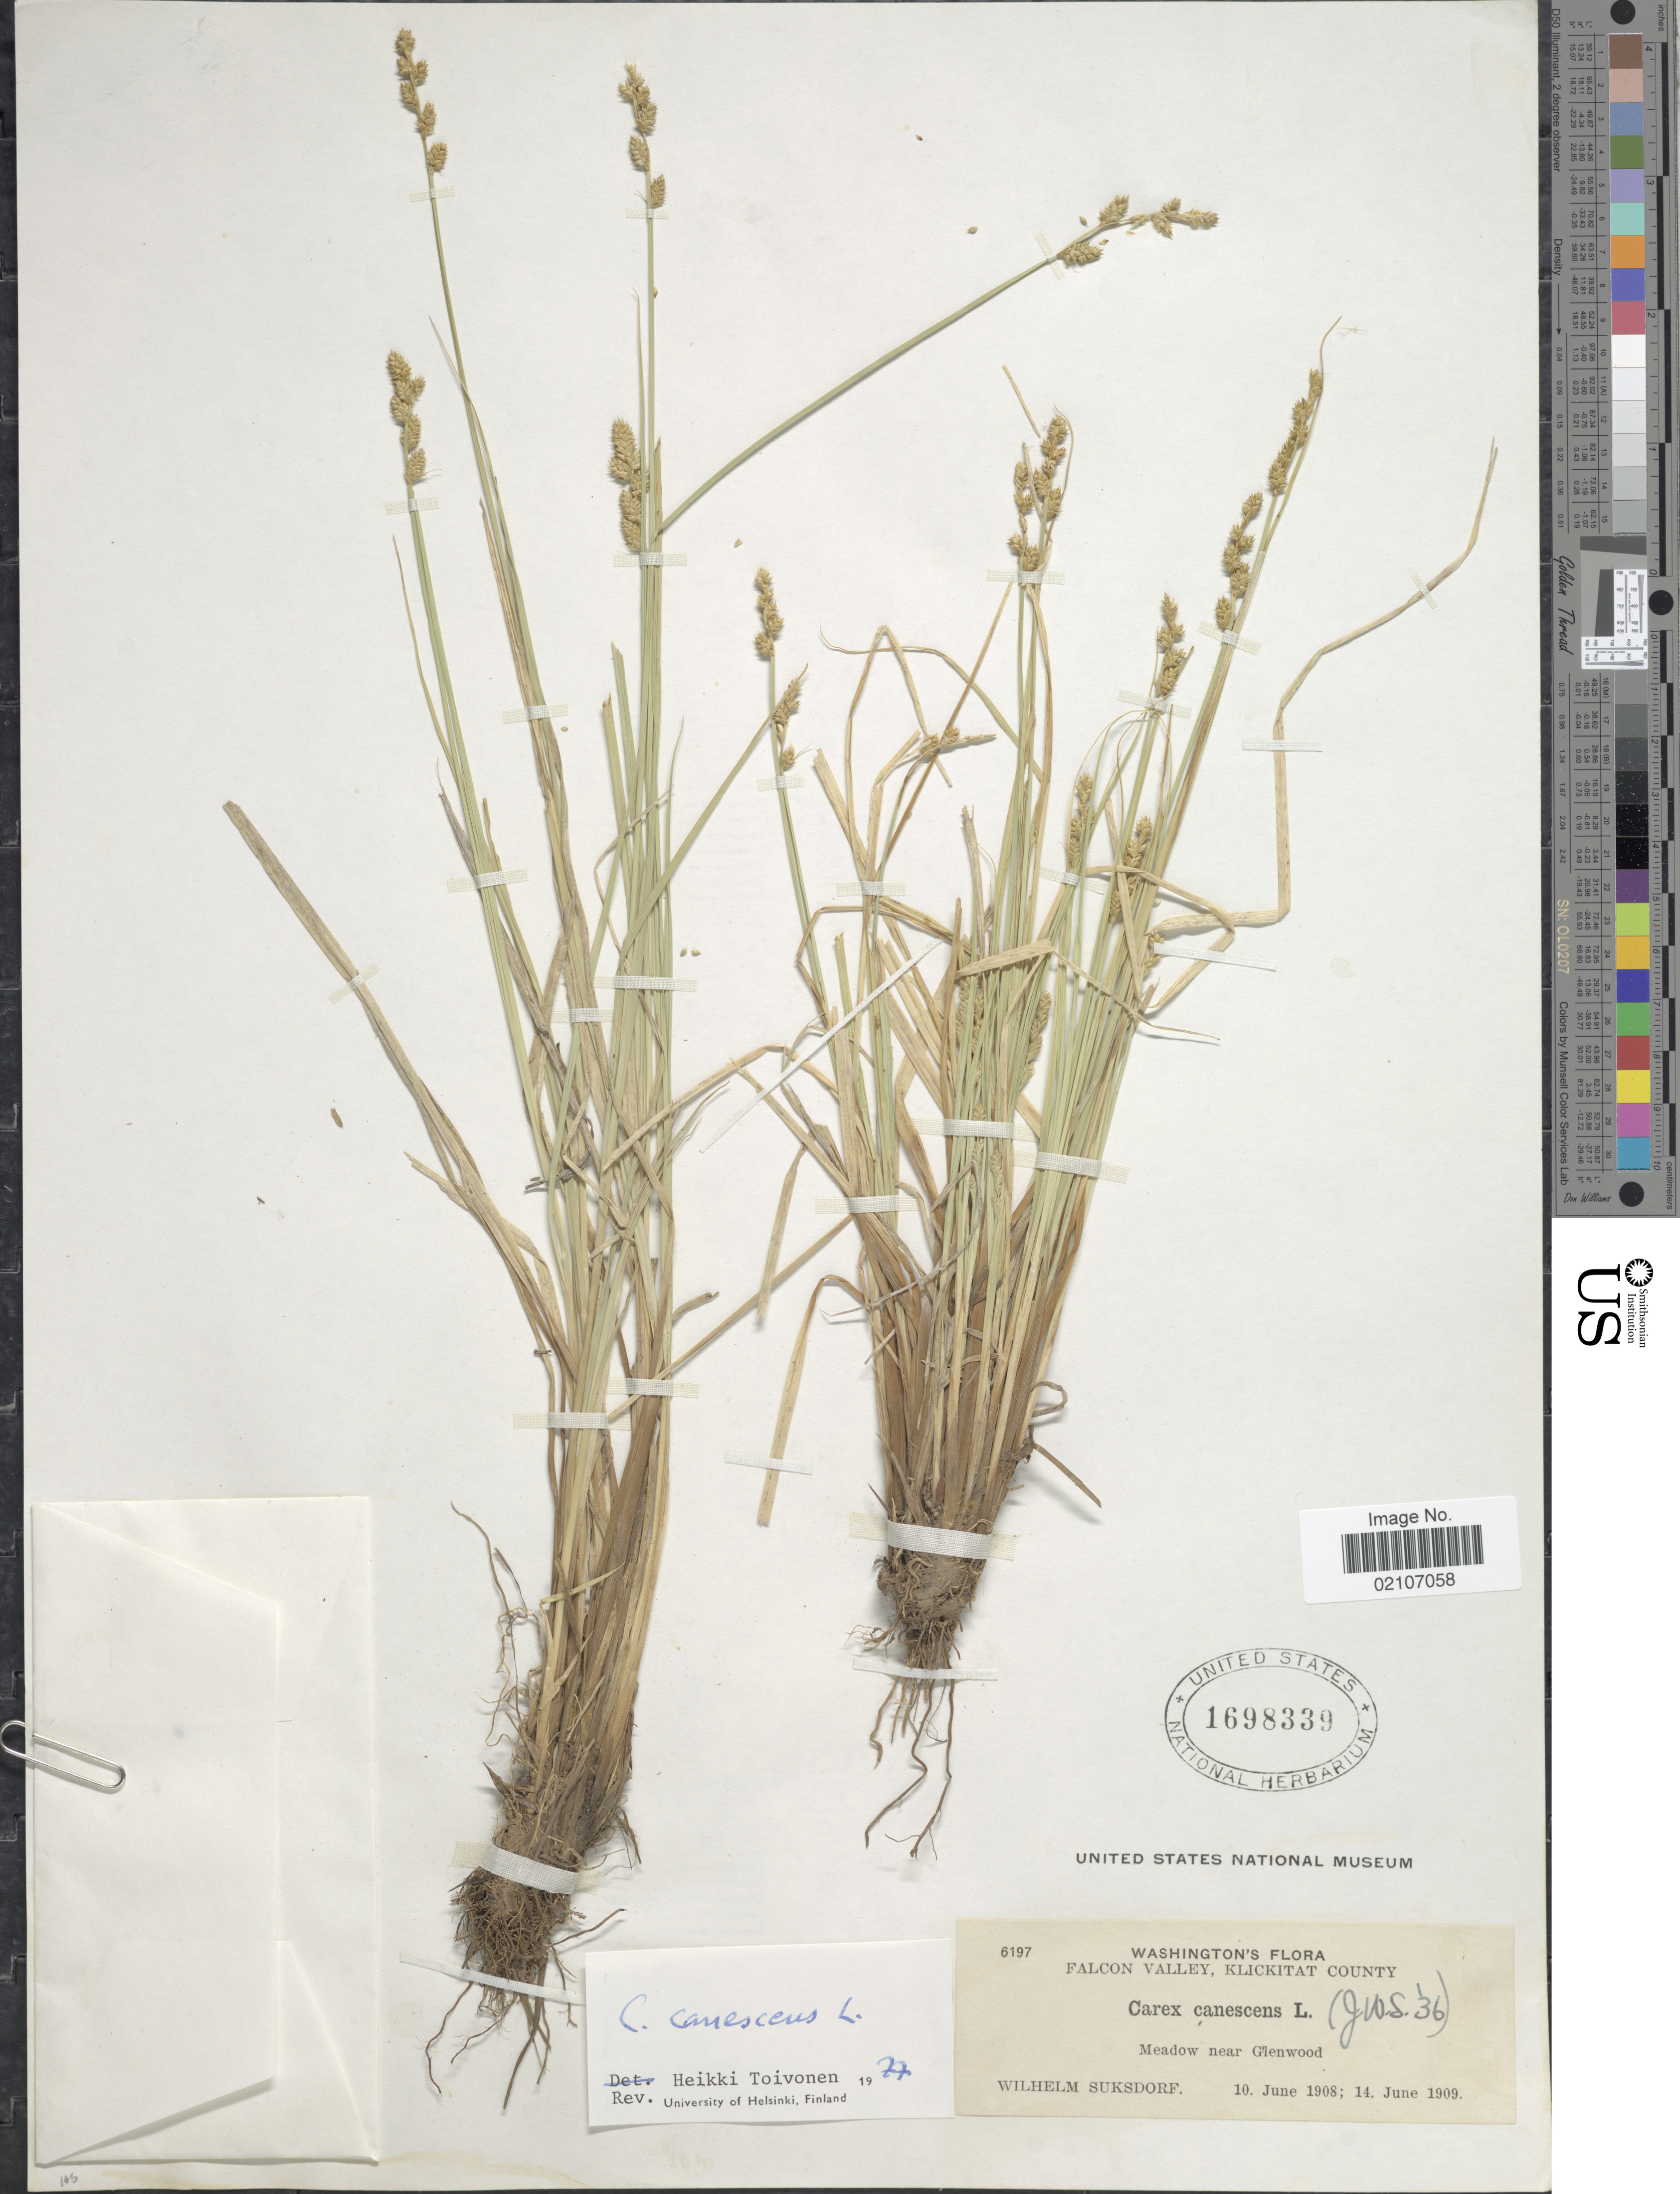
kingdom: Plantae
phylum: Tracheophyta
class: Liliopsida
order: Poales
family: Cyperaceae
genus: Carex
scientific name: Carex canescens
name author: L.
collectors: W. N. Suksdorf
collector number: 6197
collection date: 1908-06-10/1909-06-14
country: United States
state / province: Washington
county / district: Klickitat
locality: Falcon Valley, Klickitat County, Meadow near Glenwood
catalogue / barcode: US 1698339